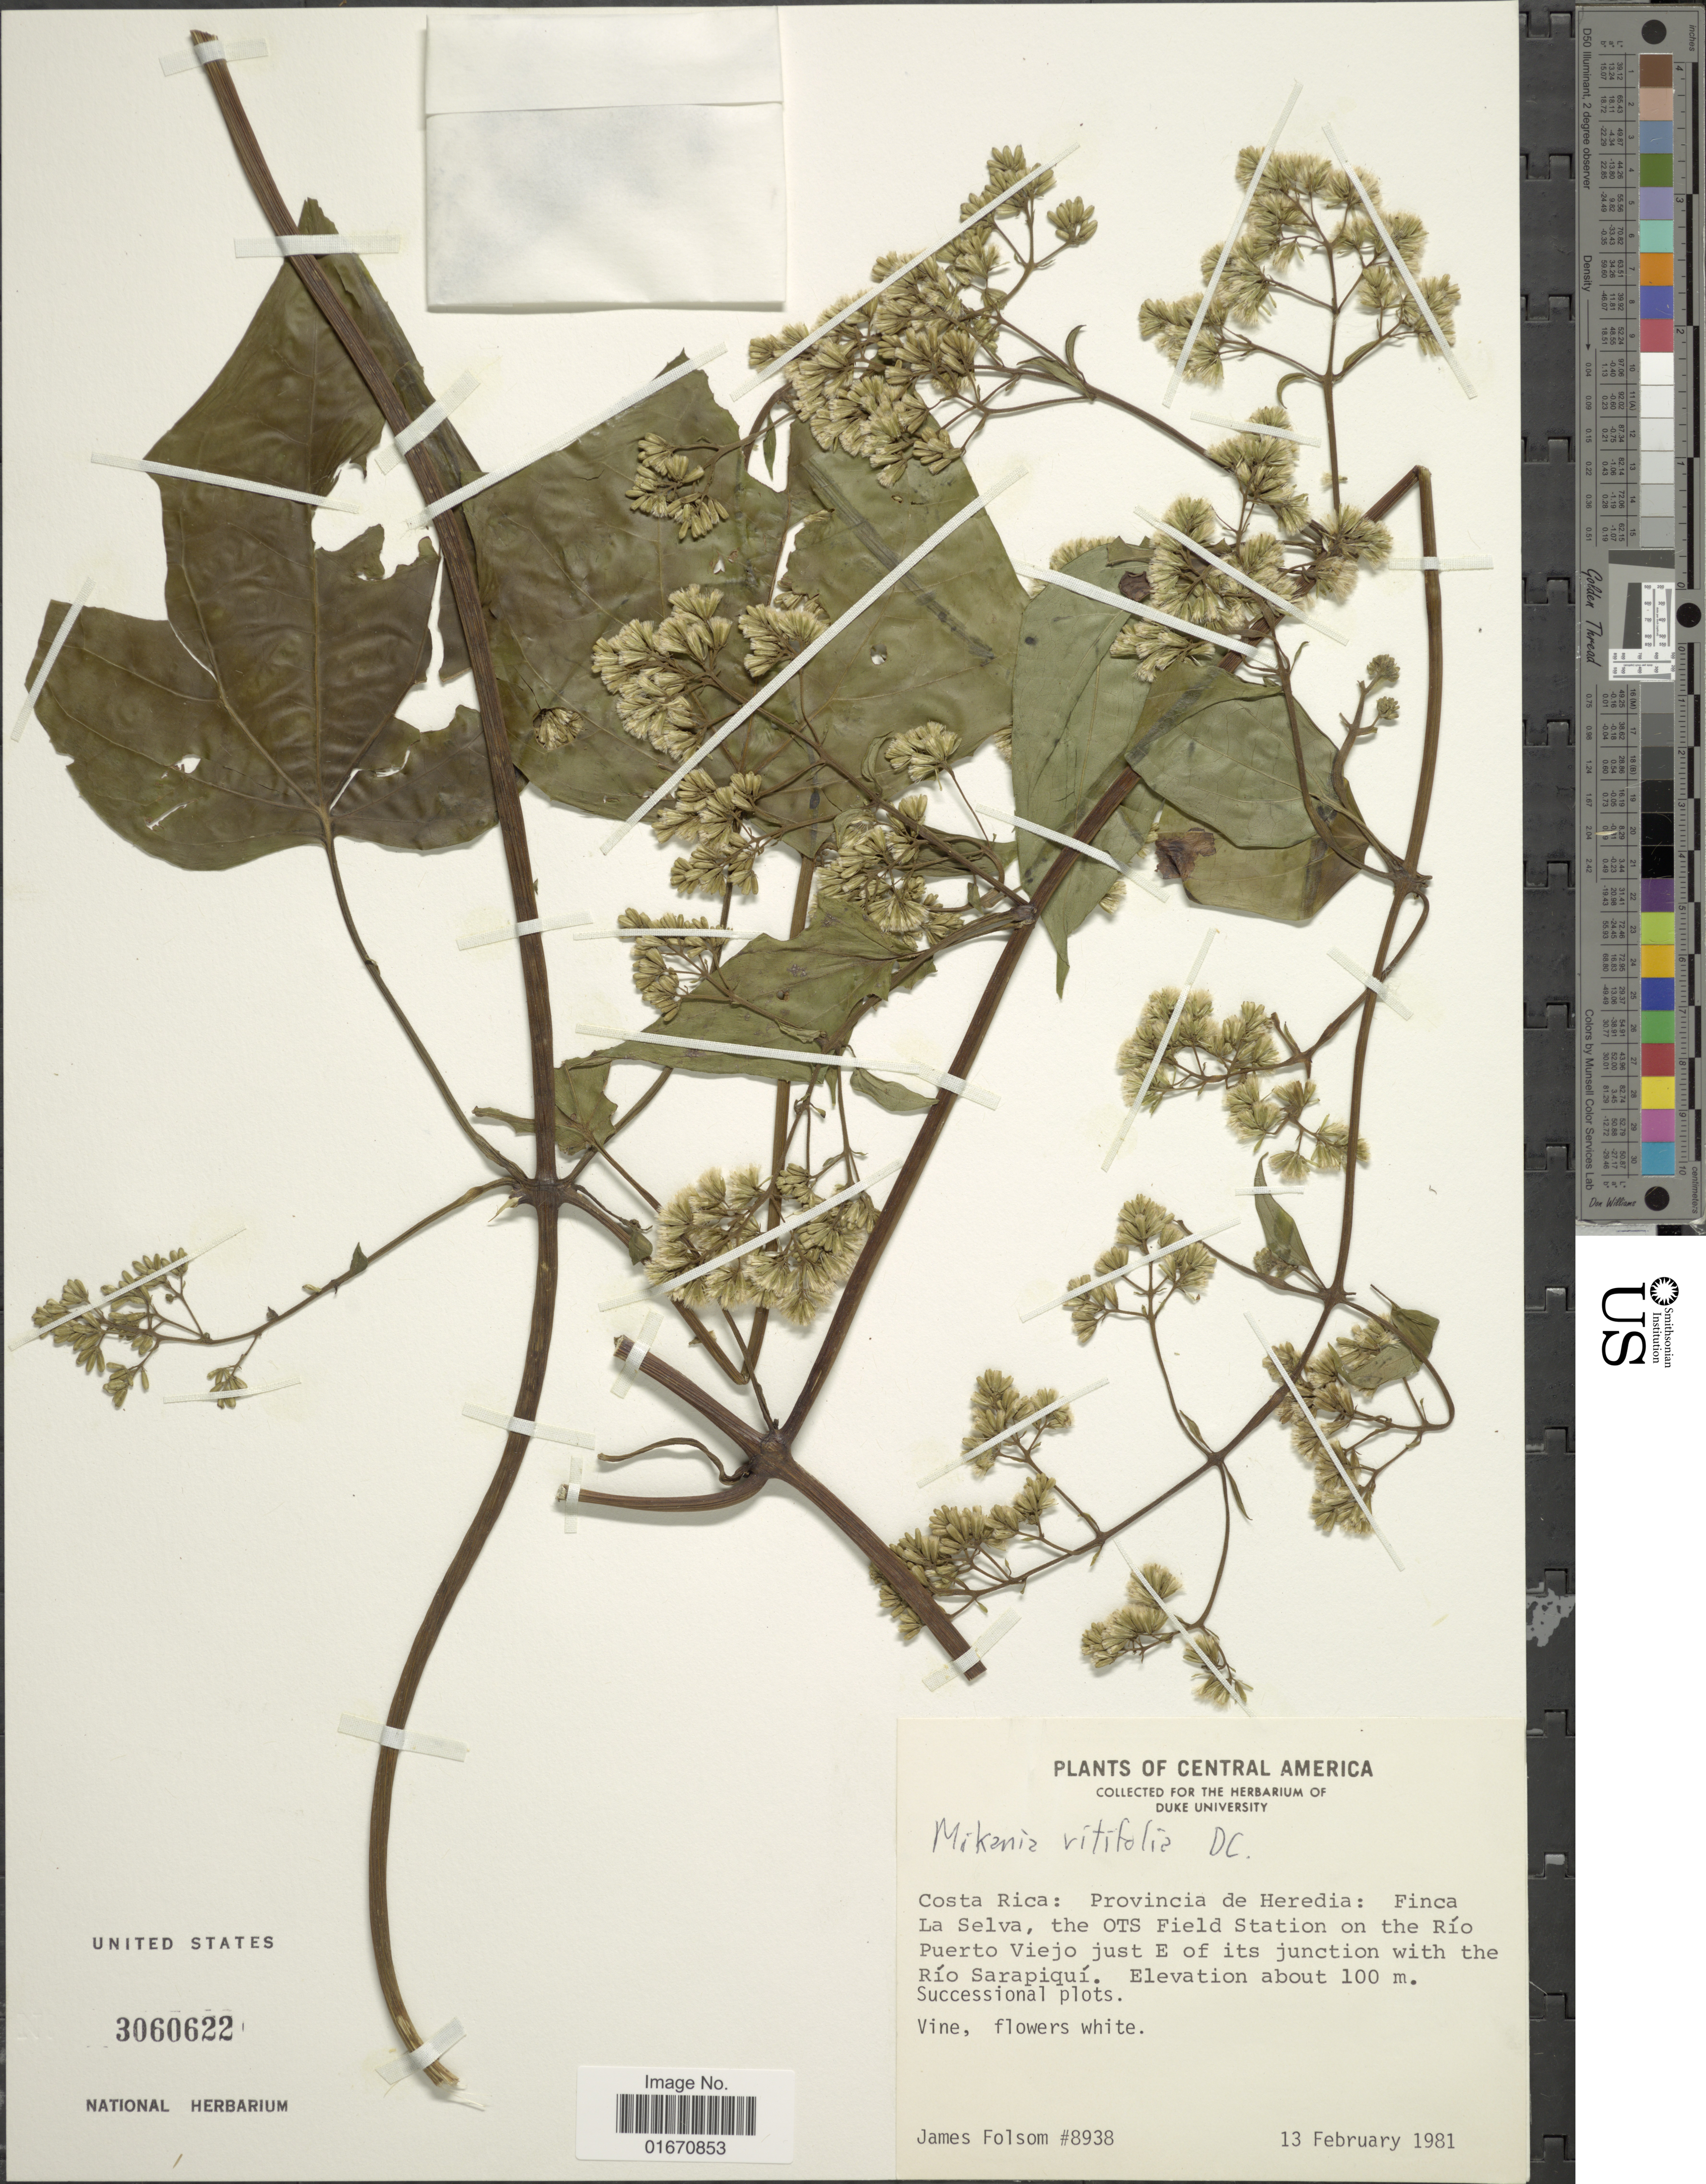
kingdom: Plantae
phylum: Tracheophyta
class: Magnoliopsida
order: Asterales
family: Asteraceae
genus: Mikania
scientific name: Mikania vitifolia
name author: DC.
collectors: J. P. Folsom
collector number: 8938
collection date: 1981-02-13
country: Costa Rica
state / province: Heredia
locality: Finca La Selva, the OTS Field Station on the Rio Puerto Viejo just E of its junction with the Rio Sarapiqui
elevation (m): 100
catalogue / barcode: US 3060622